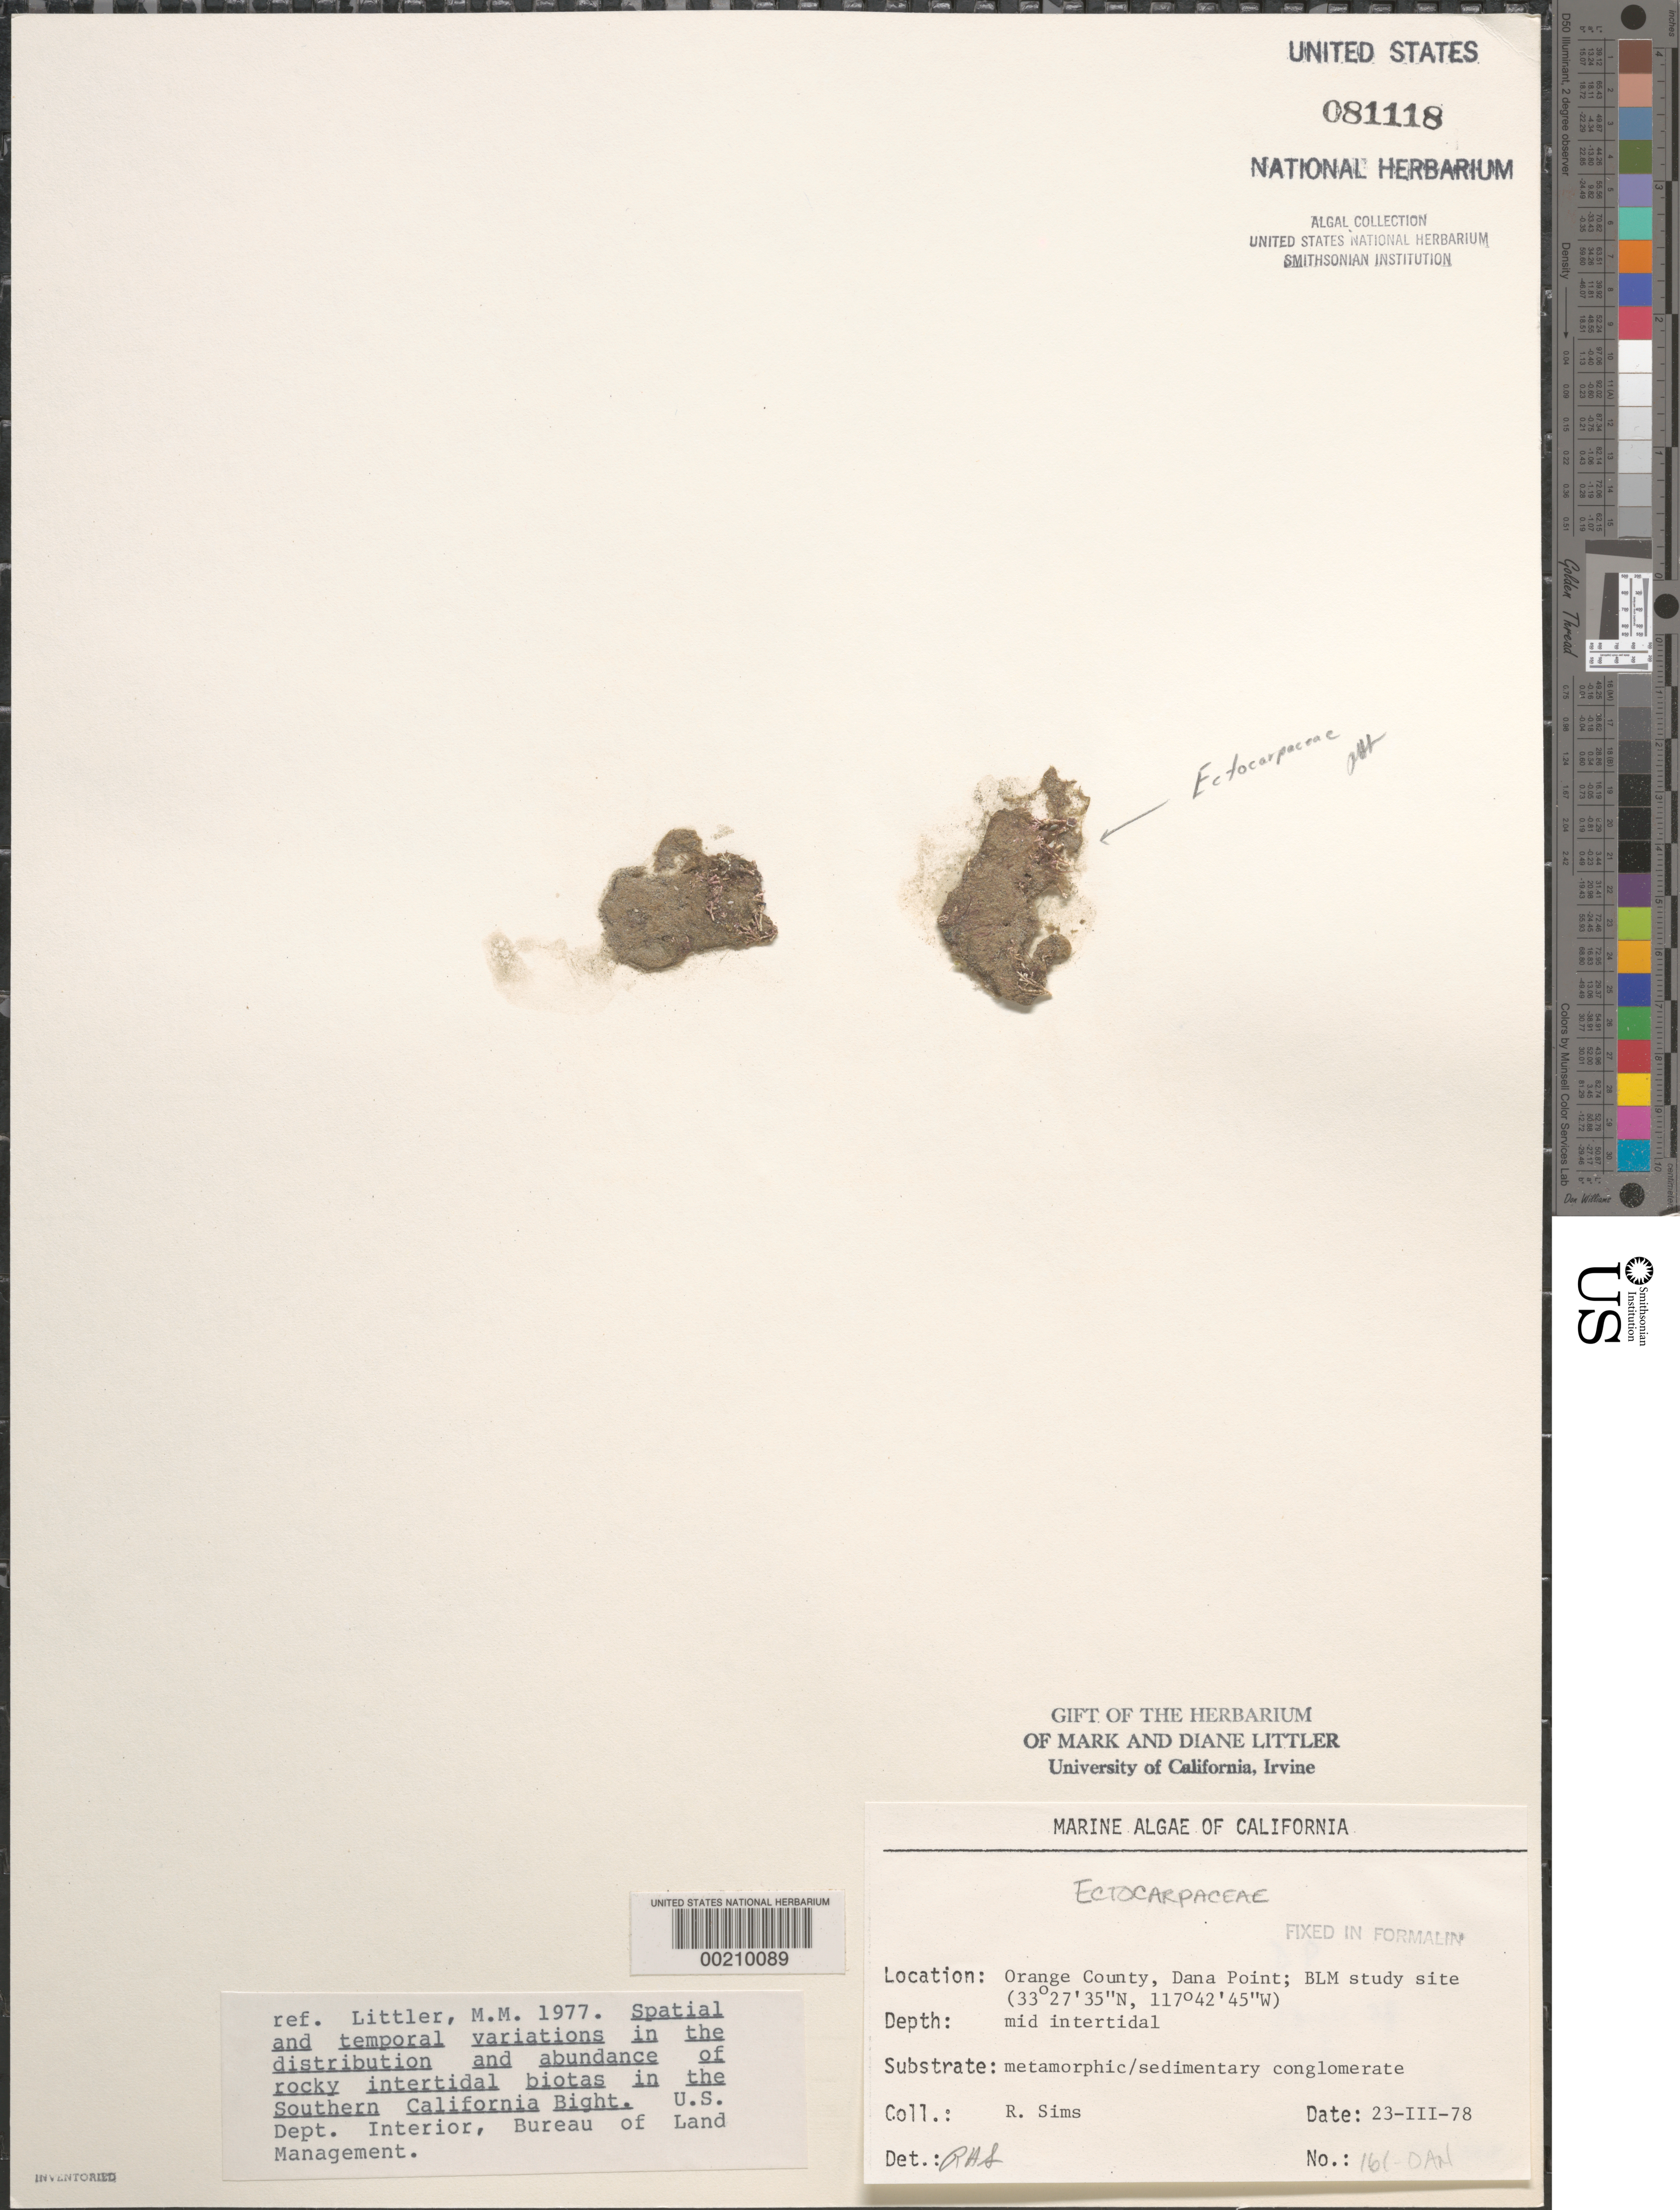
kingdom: Chromista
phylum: Ochrophyta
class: Phaeophyceae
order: Ectocarpales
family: Ectocarpaceae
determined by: Sims, Robert H.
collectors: R. H. Sims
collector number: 161-DAN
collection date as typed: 23 Mar 1978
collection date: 1978-03-23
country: United States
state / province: California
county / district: Orange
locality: Dana Point, 1 km north of marina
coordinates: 33 27'35"N, 117 42'45"W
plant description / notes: BLM-SOCALBIGHT Rocky Intertidal Survey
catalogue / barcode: US 81118